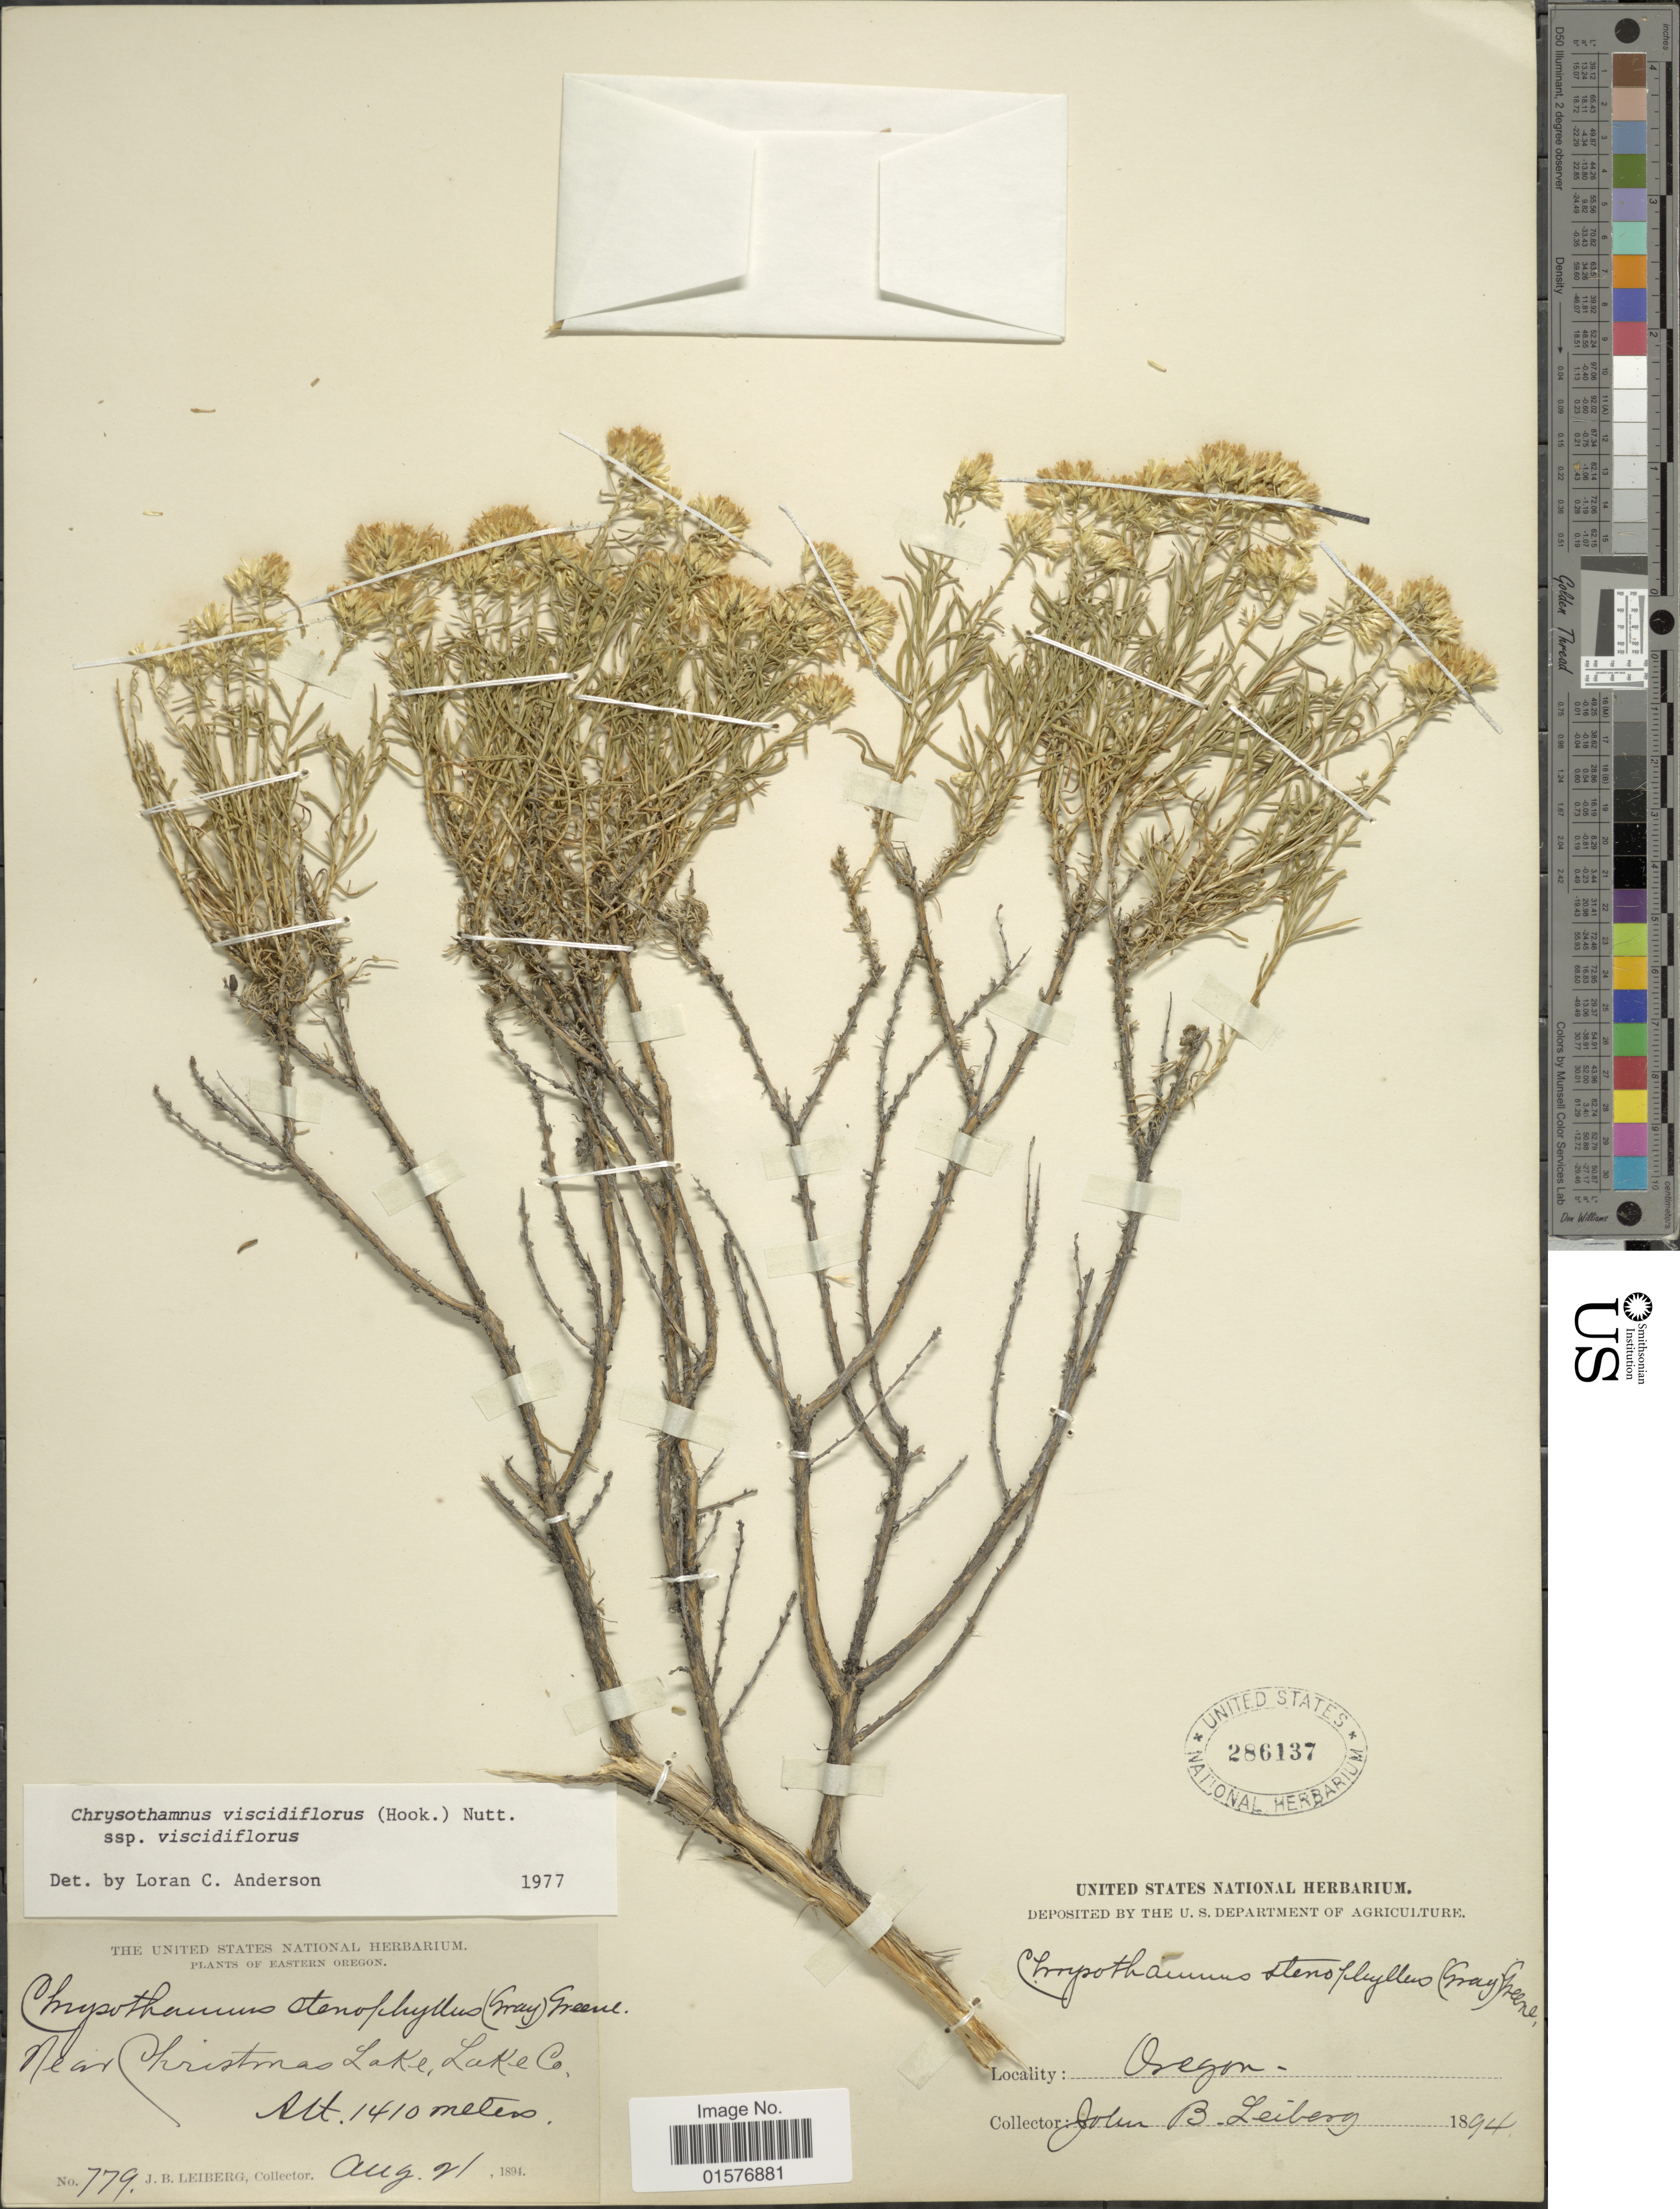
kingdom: Plantae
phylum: Tracheophyta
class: Magnoliopsida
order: Asterales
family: Asteraceae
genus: Chrysothamnus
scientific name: Chrysothamnus viscidiflorus subsp. viscidiflorus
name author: (Hook.) Nutt.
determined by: Urbatsch, Lowell E., Curator (LSU), Louisiana State University (UNITED STATES)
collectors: J. B. Leiberg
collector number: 779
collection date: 1894-08-21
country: United States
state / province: Oregon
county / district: Lake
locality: Near Christmas Lake, Lake Co.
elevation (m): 1410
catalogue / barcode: US 286137